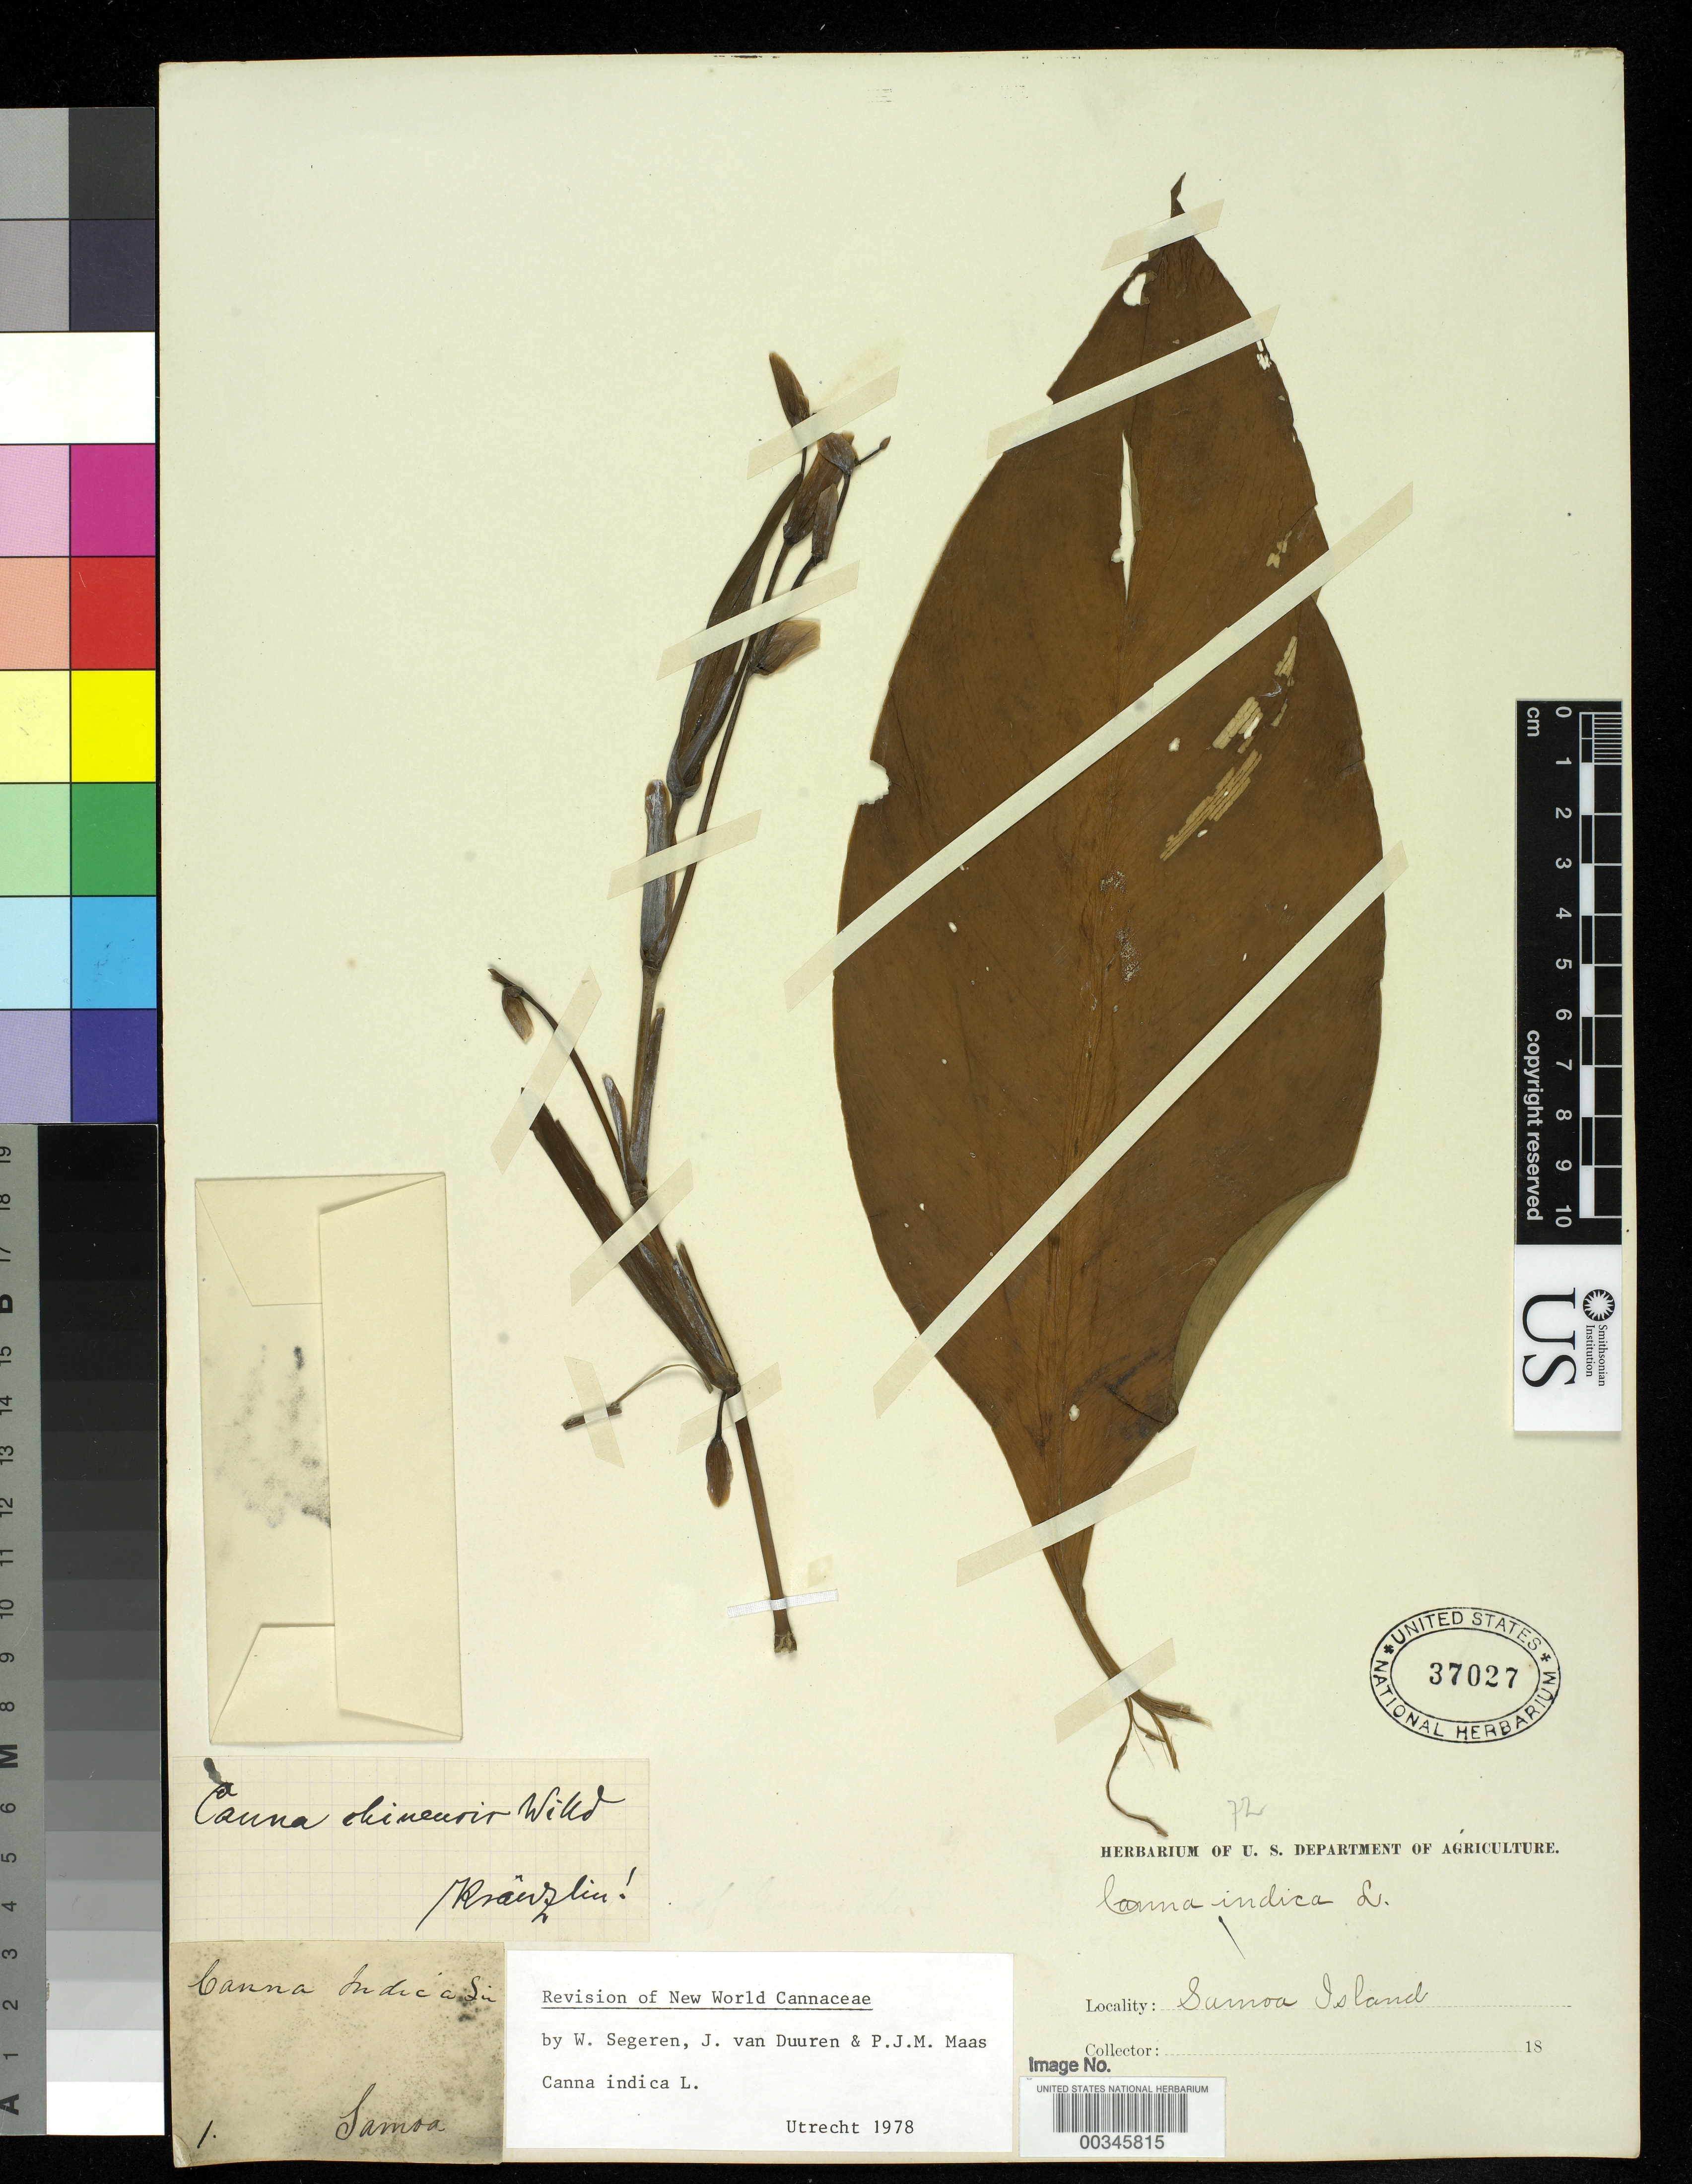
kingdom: Plantae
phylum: Tracheophyta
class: Liliopsida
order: Zingiberales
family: Cannaceae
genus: Canna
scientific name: Canna indica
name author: L.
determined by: Segeren, W.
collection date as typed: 18--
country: American Samoa / Samoa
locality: Samoa island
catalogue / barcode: US 37027